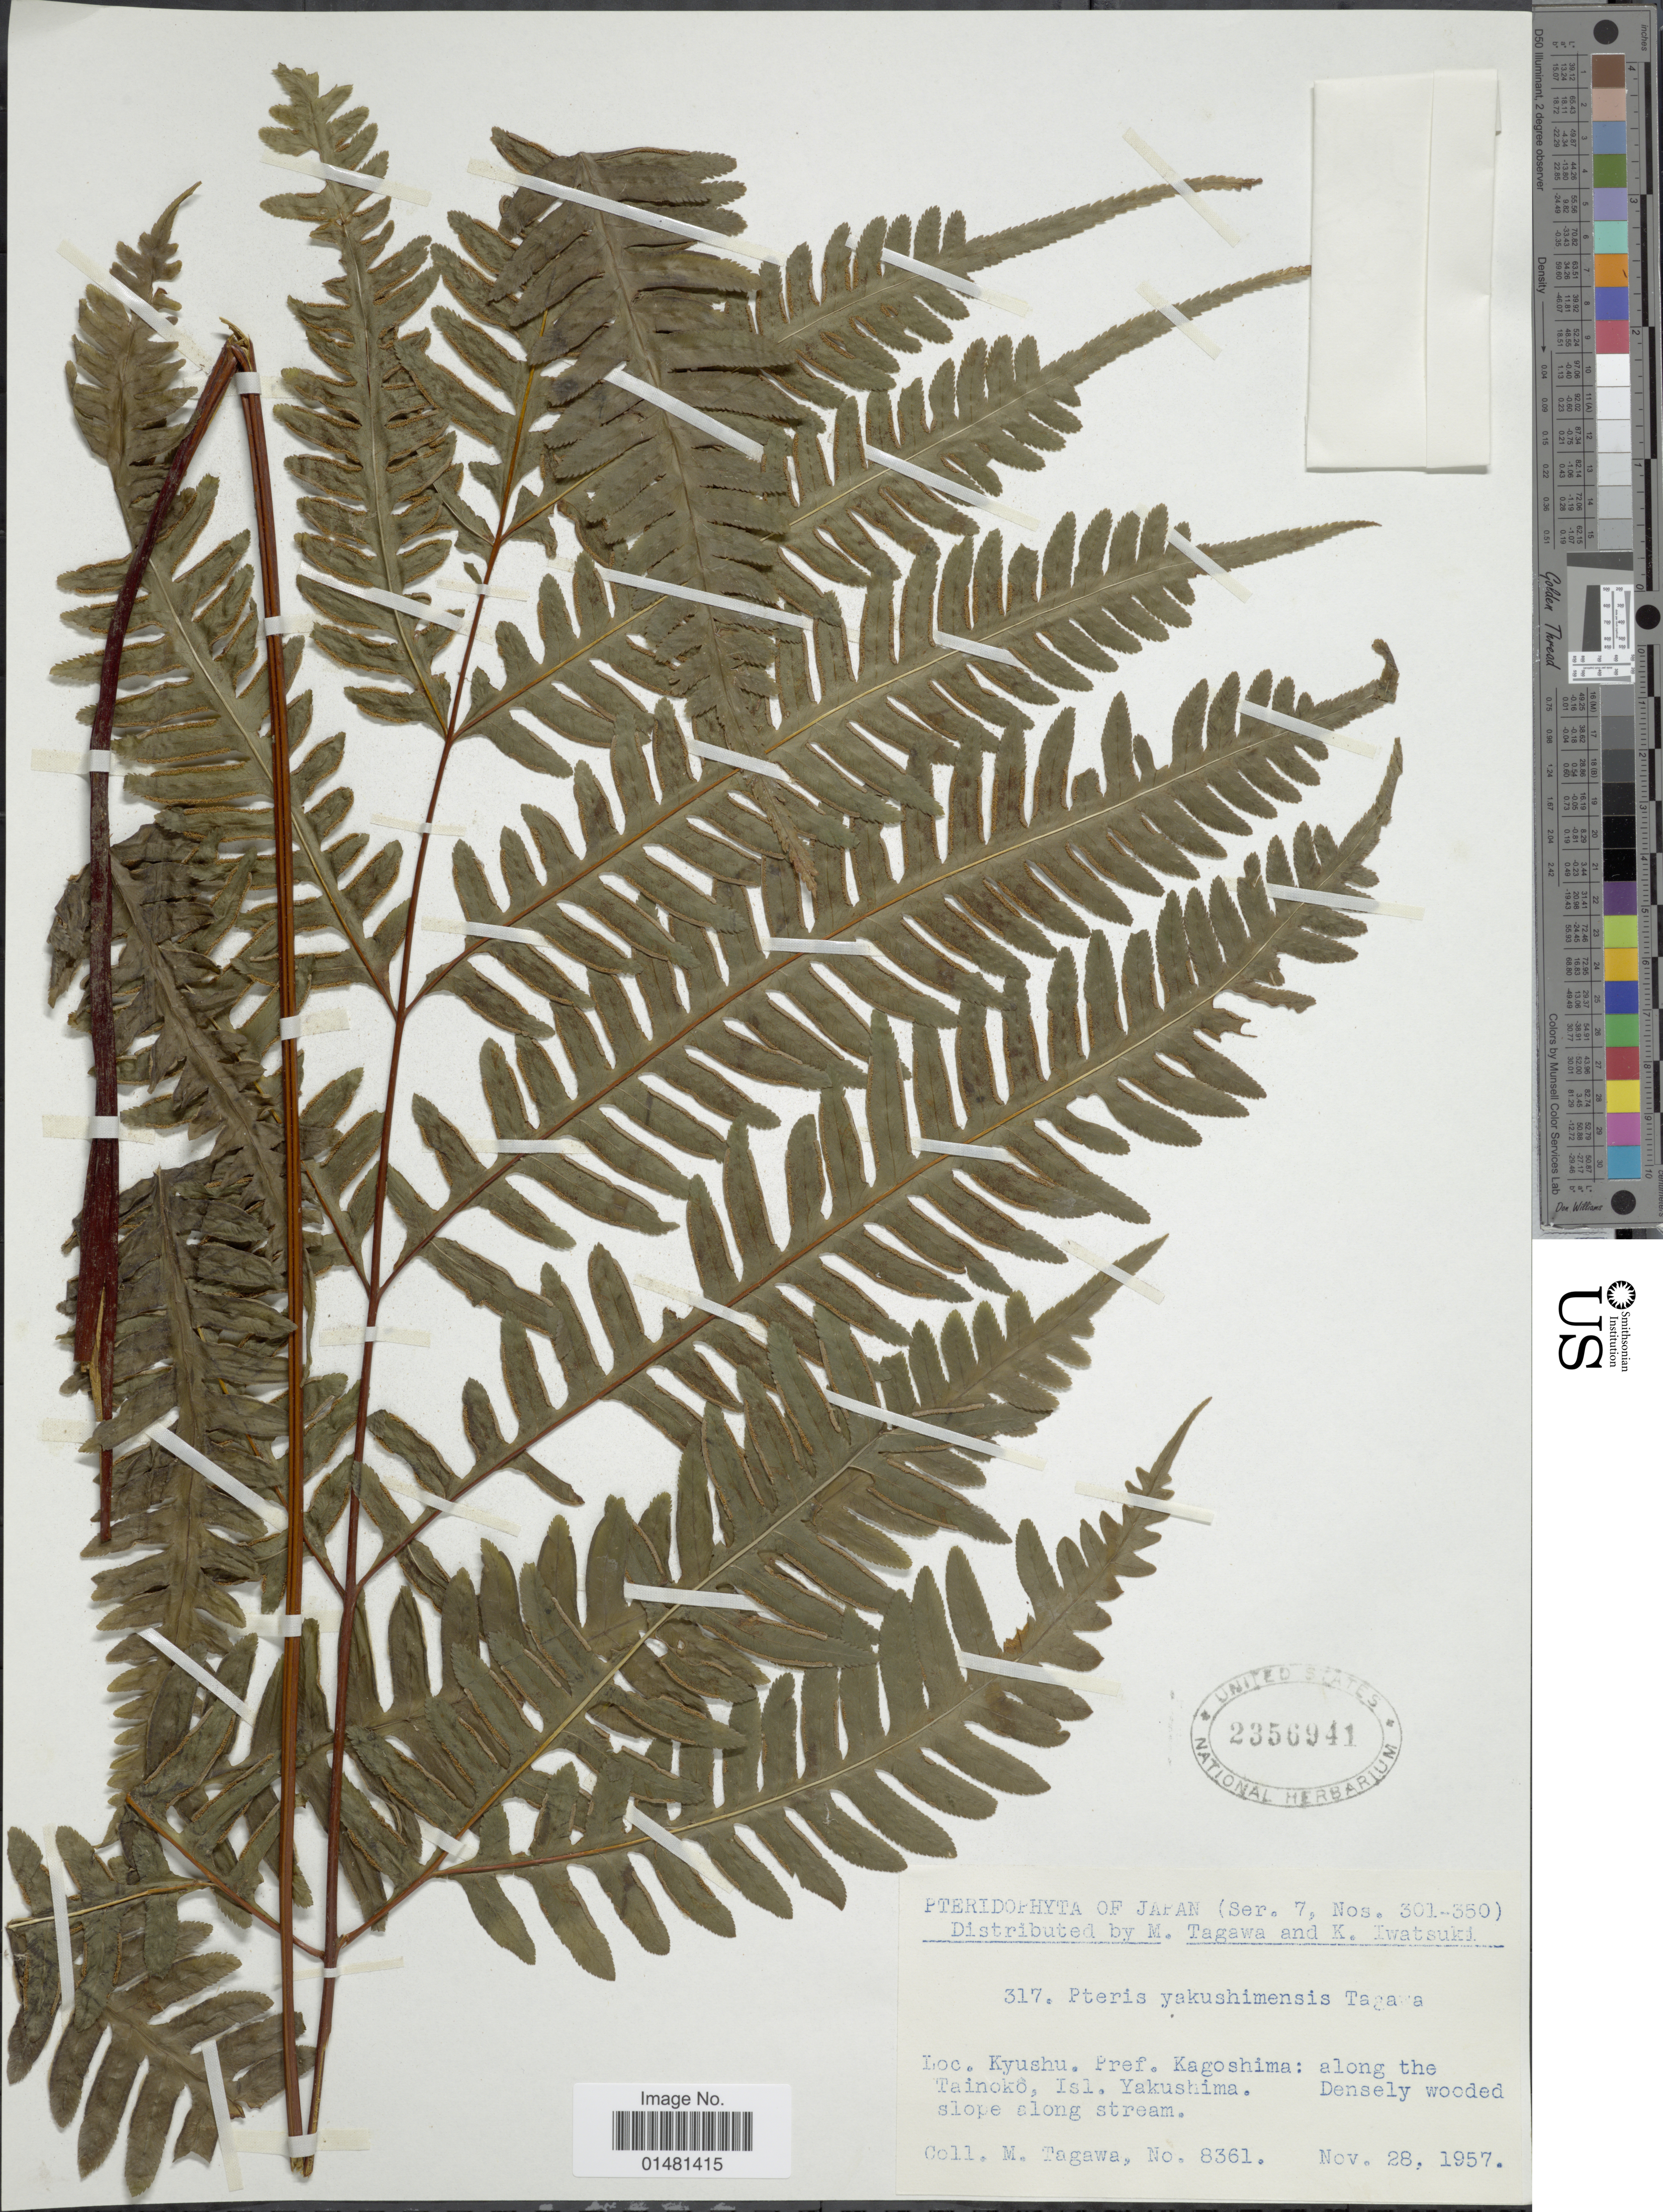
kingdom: Plantae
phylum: Tracheophyta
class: Polypodiopsida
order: Polypodiales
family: Pteridaceae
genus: Pteris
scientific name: Pteris yakuinsularis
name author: Kurata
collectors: M. Tagawa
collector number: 8361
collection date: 1957-11-28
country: Japan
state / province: Kagosima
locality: Kyusu Pref Kagoshima: along the Tainokô, Isl Yakushima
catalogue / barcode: US 2356941